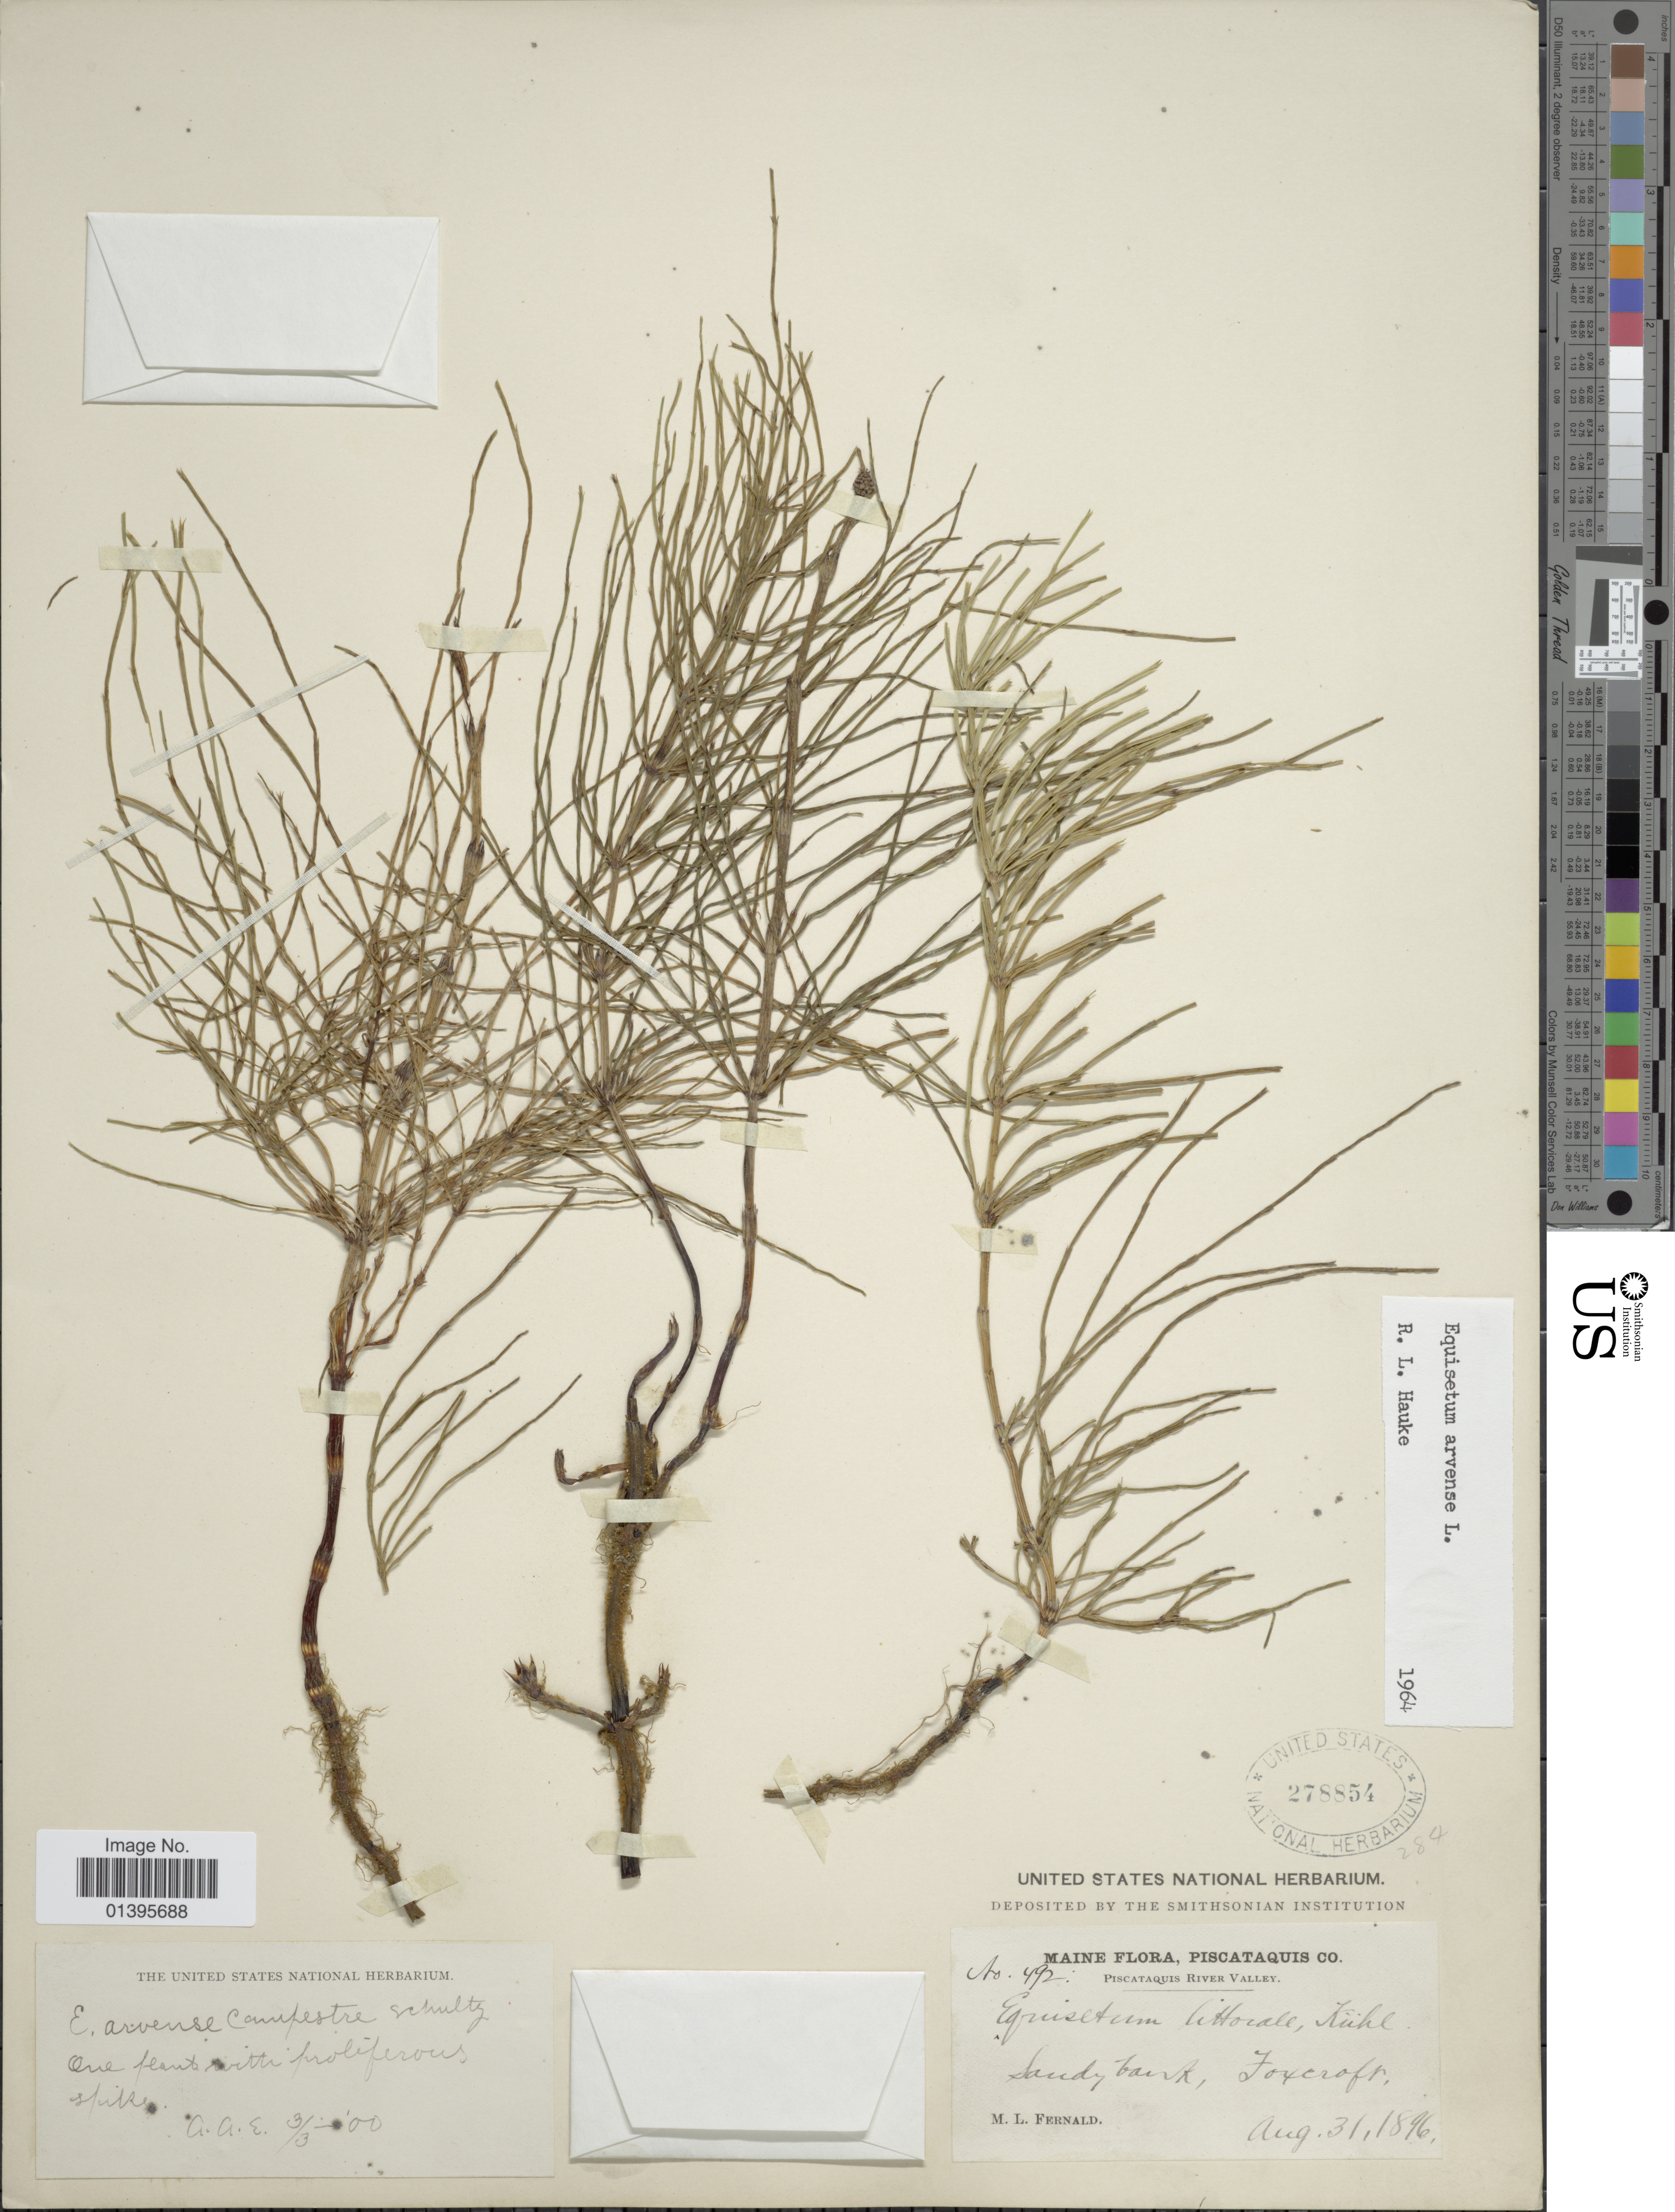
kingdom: Plantae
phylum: Tracheophyta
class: Polypodiopsida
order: Equisetales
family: Equisetaceae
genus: Equisetum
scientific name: Equisetum arvense var. campestre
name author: (Schultz) Rupr.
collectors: M. L. Fernald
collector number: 492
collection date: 1896-08-31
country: United States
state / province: Maine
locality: Piscataquis Co. Piscataquis River Valley, Foxcroft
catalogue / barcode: US 278854